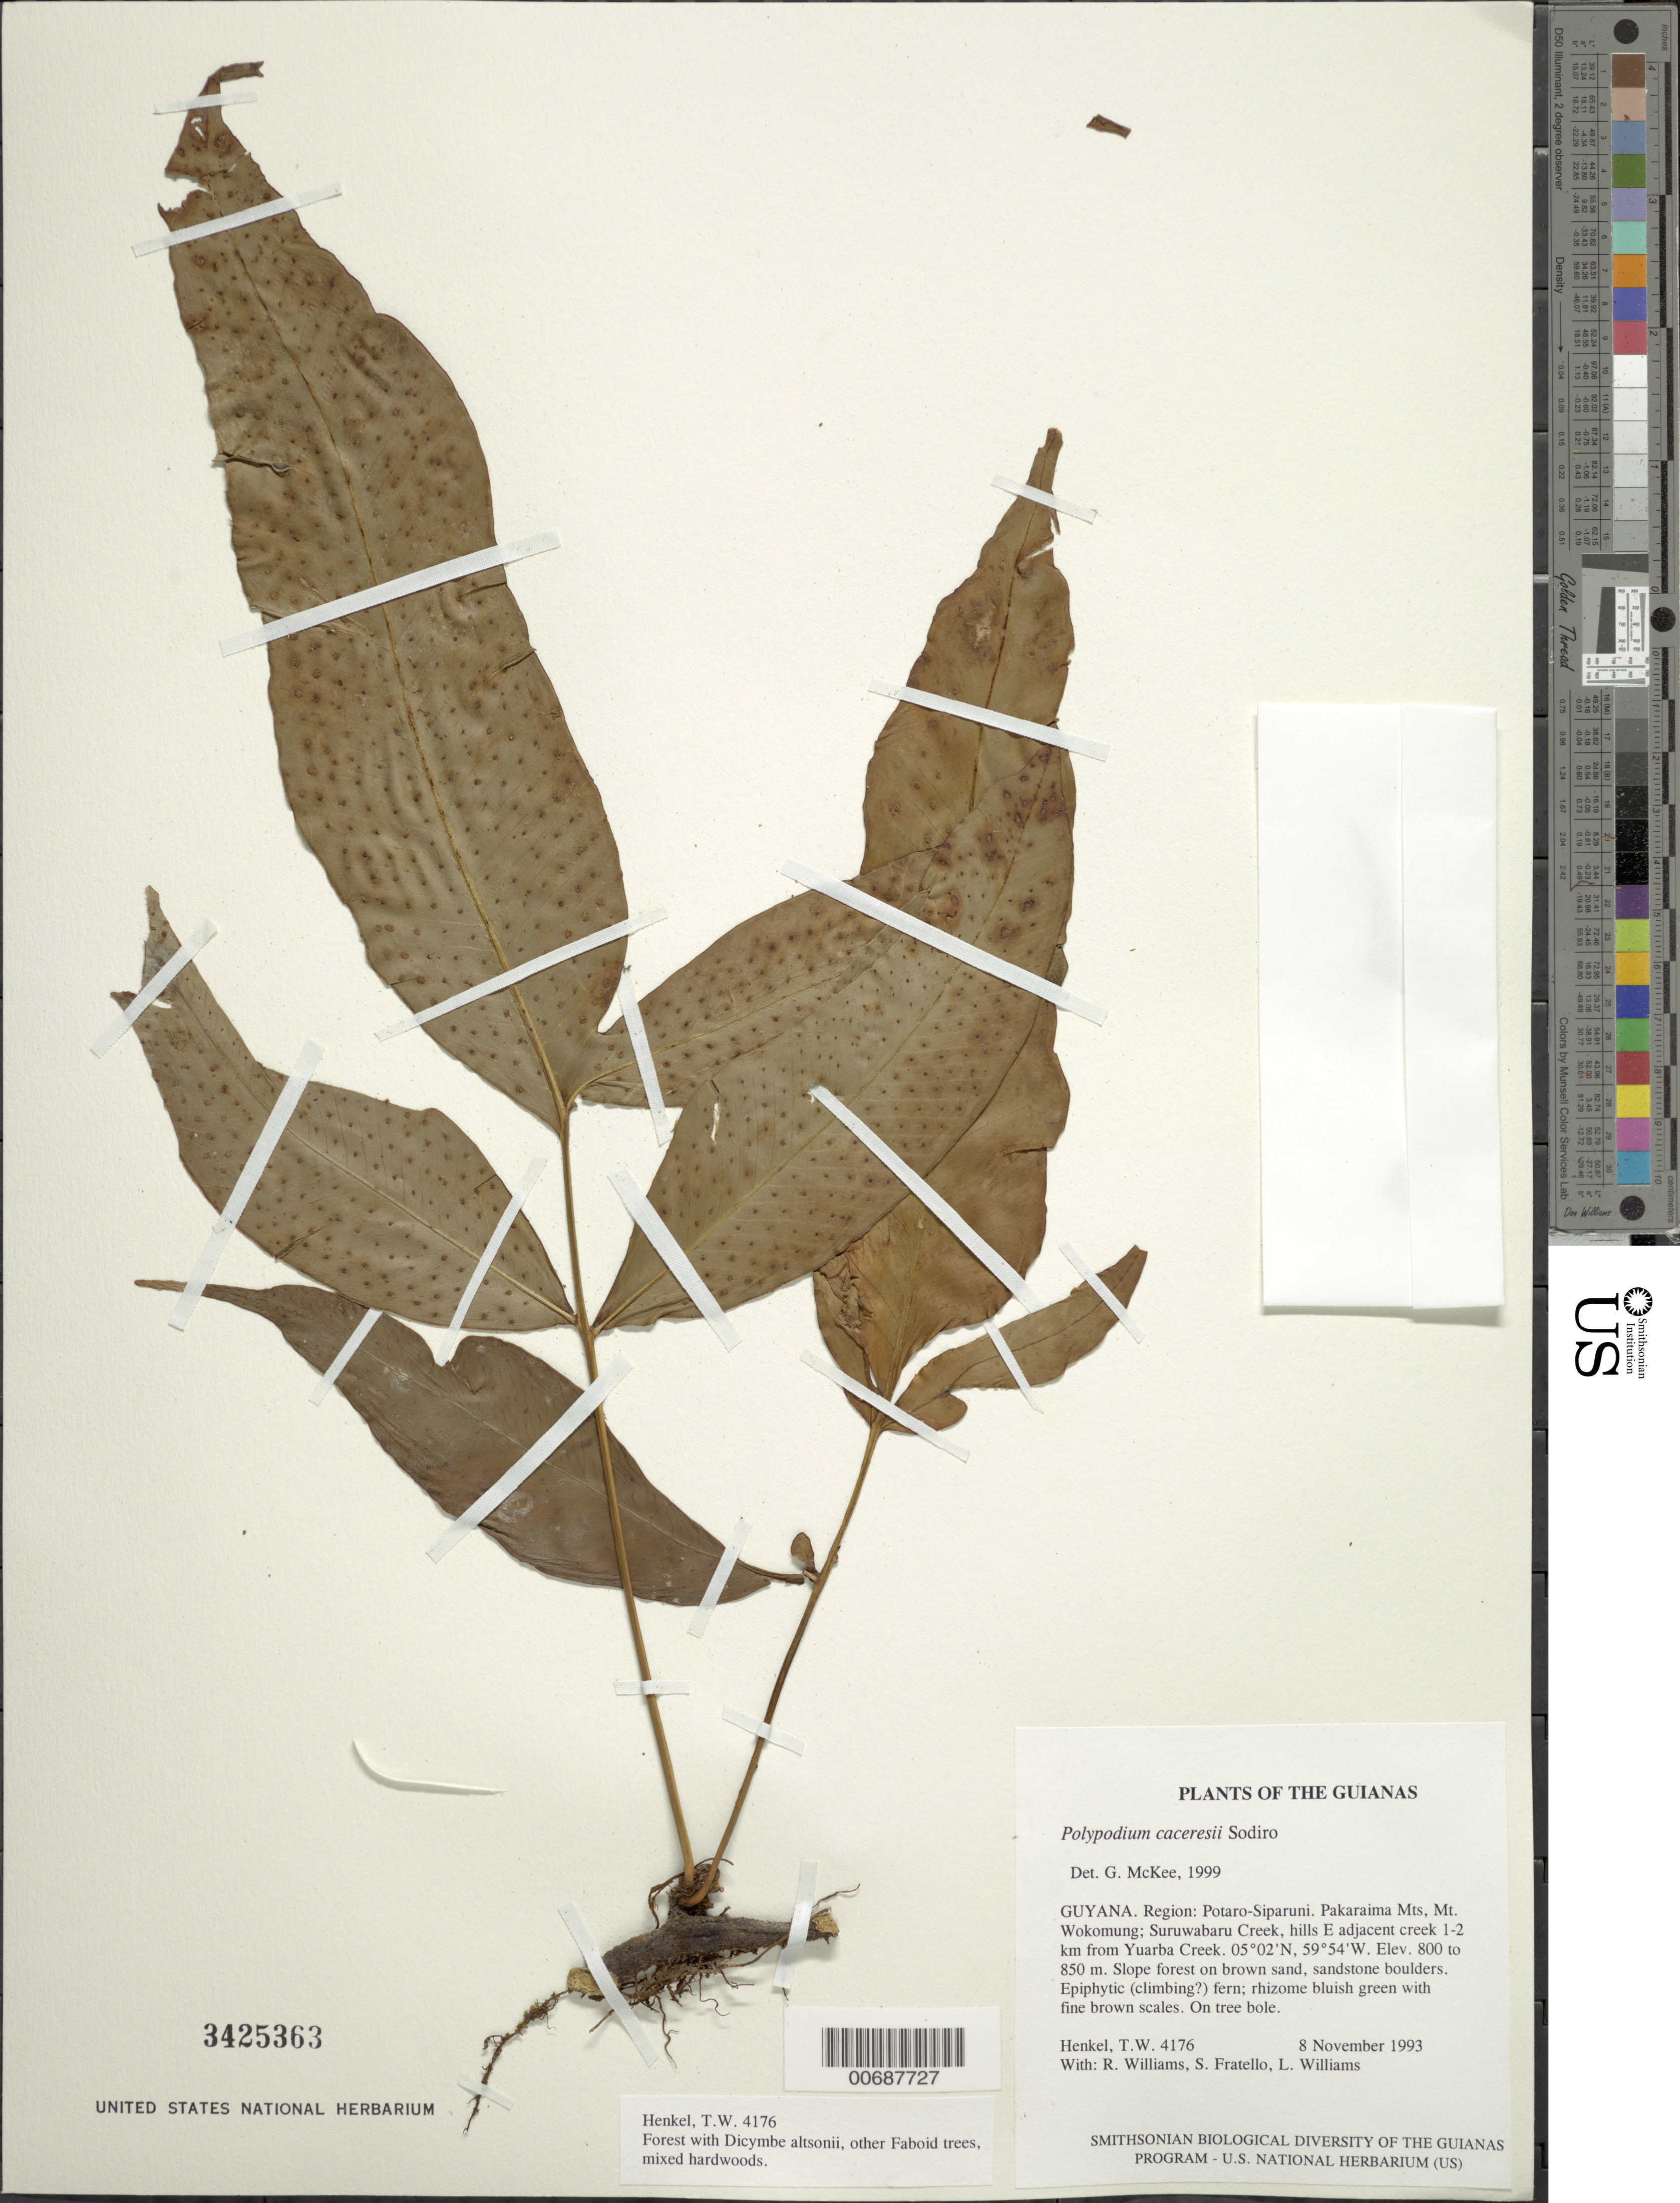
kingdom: Plantae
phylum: Tracheophyta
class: Polypodiopsida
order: Polypodiales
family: Polypodiaceae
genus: Serpocaulon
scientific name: Serpocaulon caceresii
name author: A.R. Sm.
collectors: T. Henkel, R. Williams, S. Fratello & L. Williams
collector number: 4176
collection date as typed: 8 November 1993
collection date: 1993-11-08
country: Guyana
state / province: Potaro-Siparuni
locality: Pakaraima Mts, Mt. Wokomung; Suruwabaru Creek, hills E adjacent creek 1-2 km from Yuarba Creek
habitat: Slope forest on brown sand, sandstone boulders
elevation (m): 800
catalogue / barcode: US 3425363